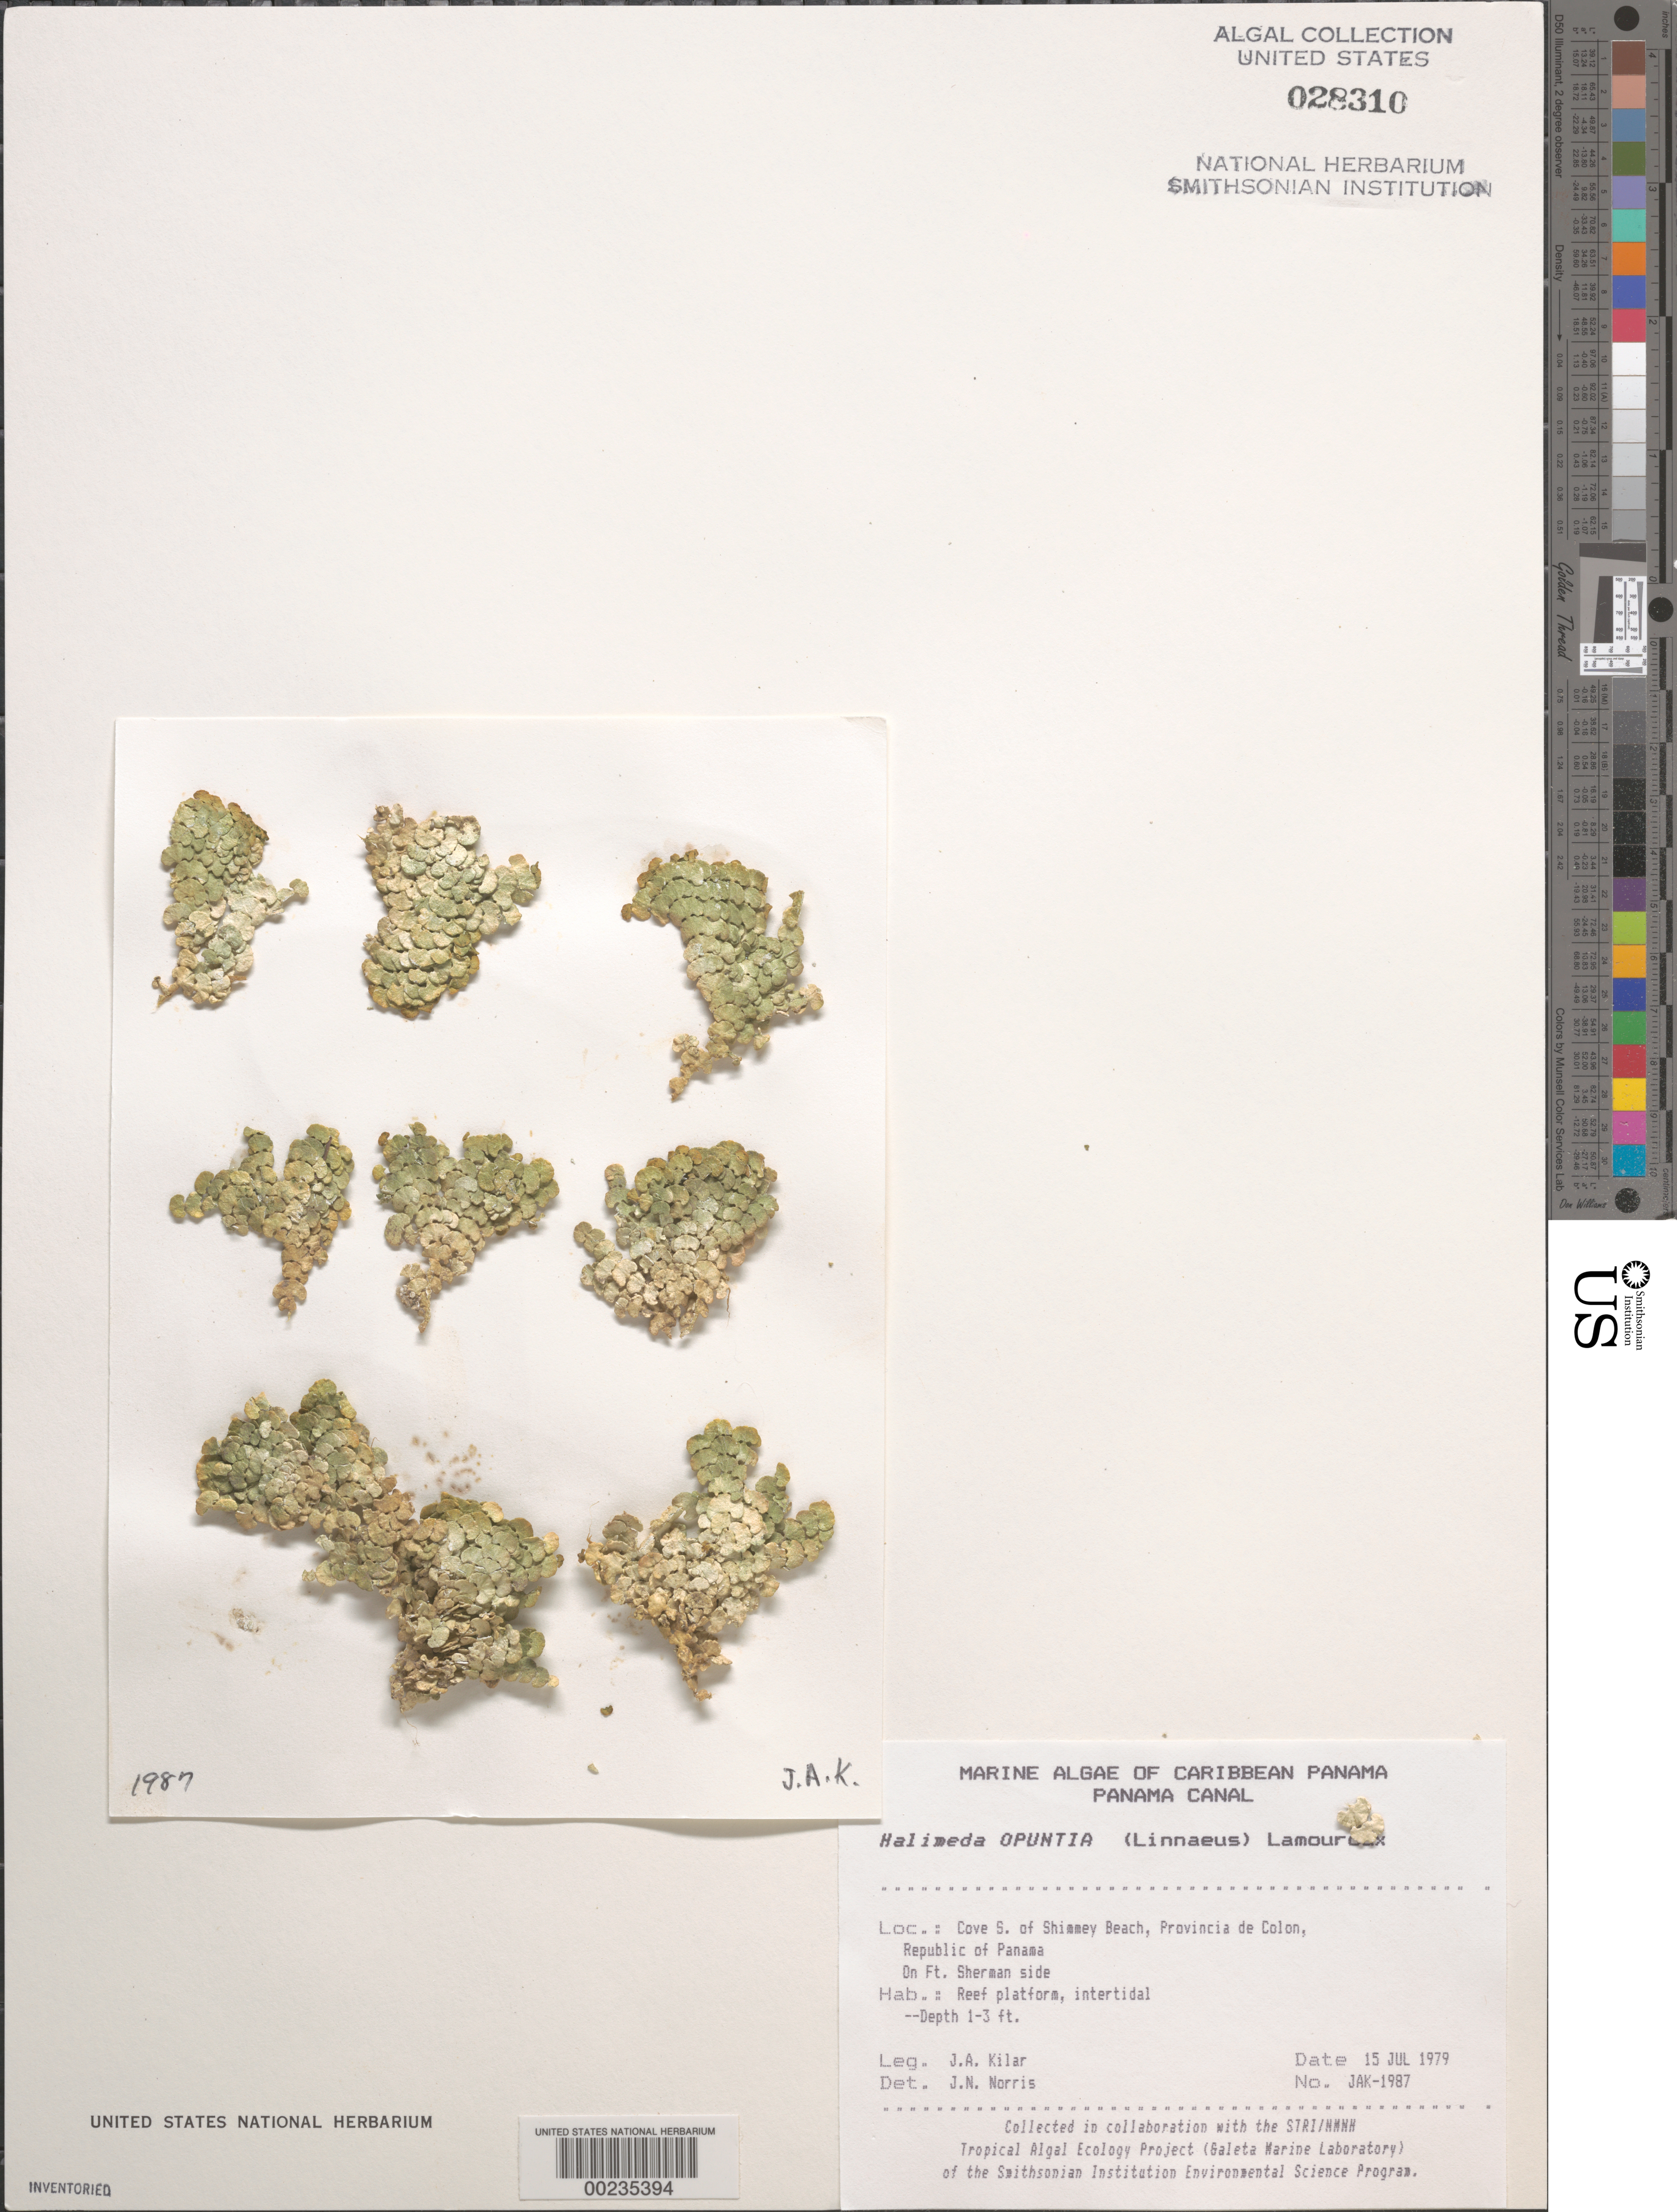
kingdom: Plantae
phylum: Chlorophyta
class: Ulvophyceae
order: Bryopsidales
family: Halimedaceae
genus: Halimeda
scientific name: Halimeda opuntia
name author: (L.) J.V.Lamouroux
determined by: Norris, James N.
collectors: J. A. Kilar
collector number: JAK-1987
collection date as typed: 15 Jul 1979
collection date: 1979-07-15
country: Panama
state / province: Colón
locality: Cove south of Shimmey Beach, Fort Sherman side, Panama Canal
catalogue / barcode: US 28310